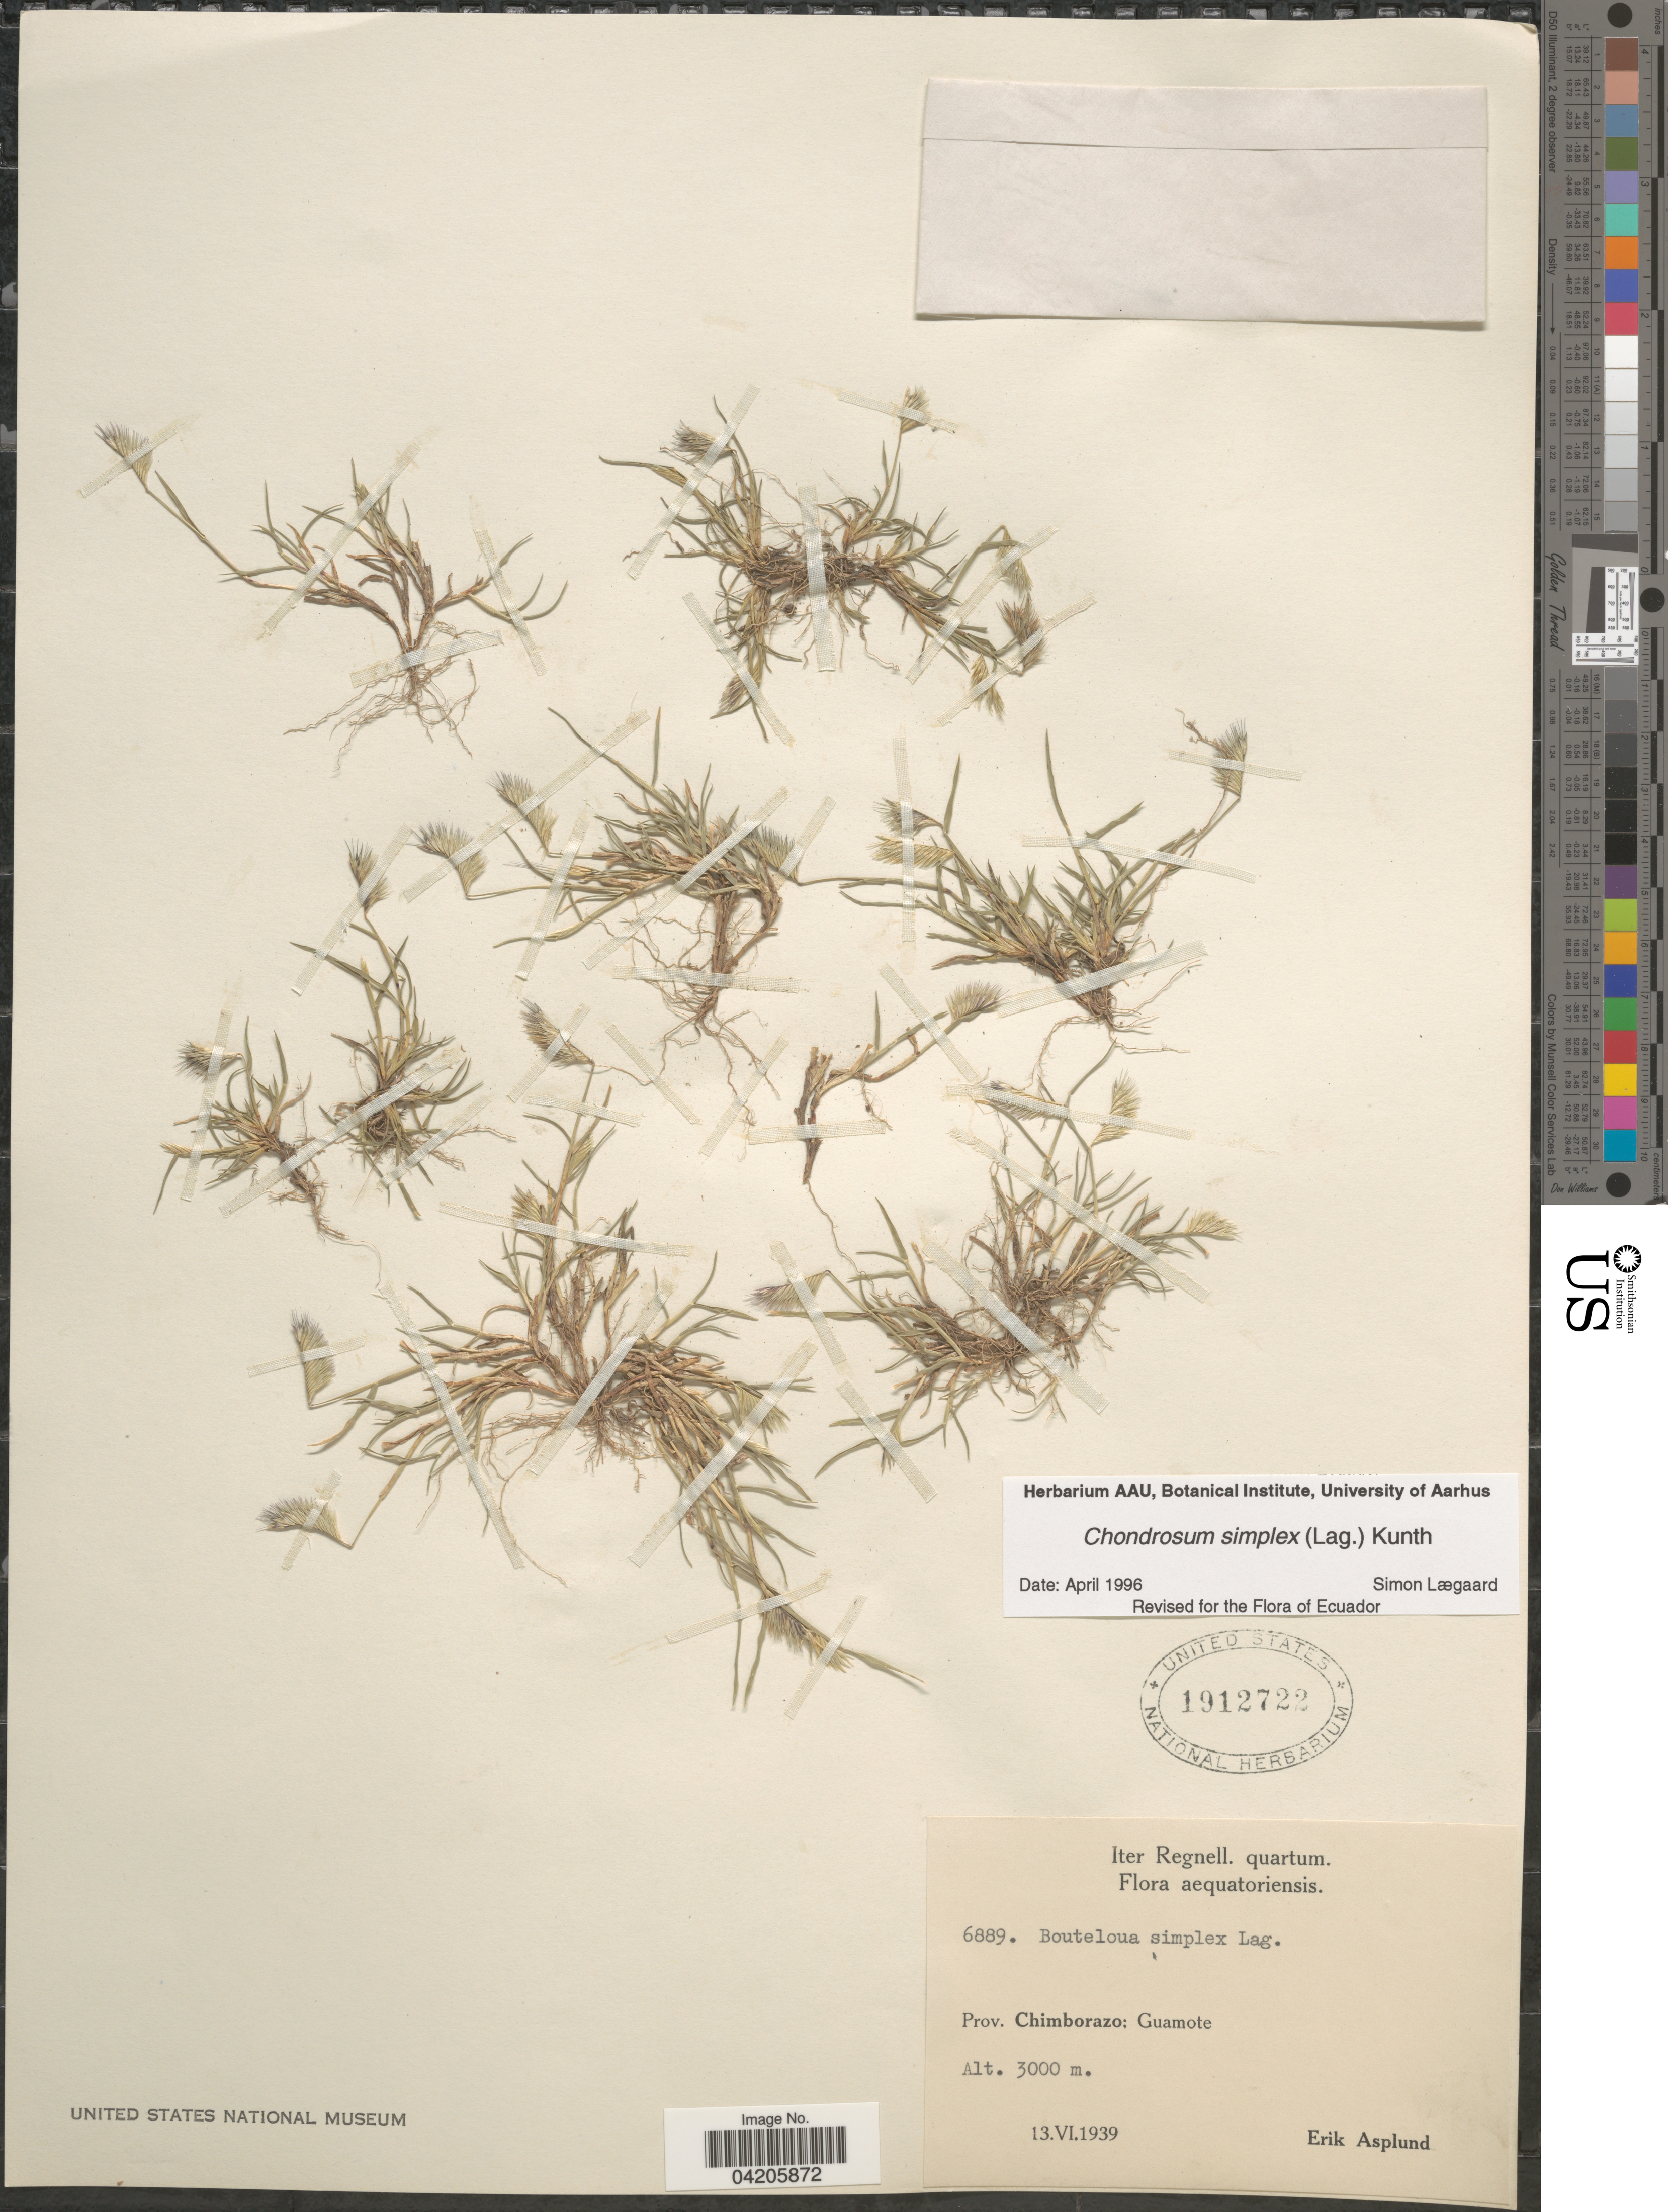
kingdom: Plantae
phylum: Tracheophyta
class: Liliopsida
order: Poales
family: Poaceae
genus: Bouteloua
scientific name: Bouteloua simplex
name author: Lag.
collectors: E. Asplund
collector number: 6889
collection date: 1939-06-13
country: Ecuador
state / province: Chimborazo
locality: Iter Regnell. quartum. Guamote.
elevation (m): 3000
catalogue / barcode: US 1912722